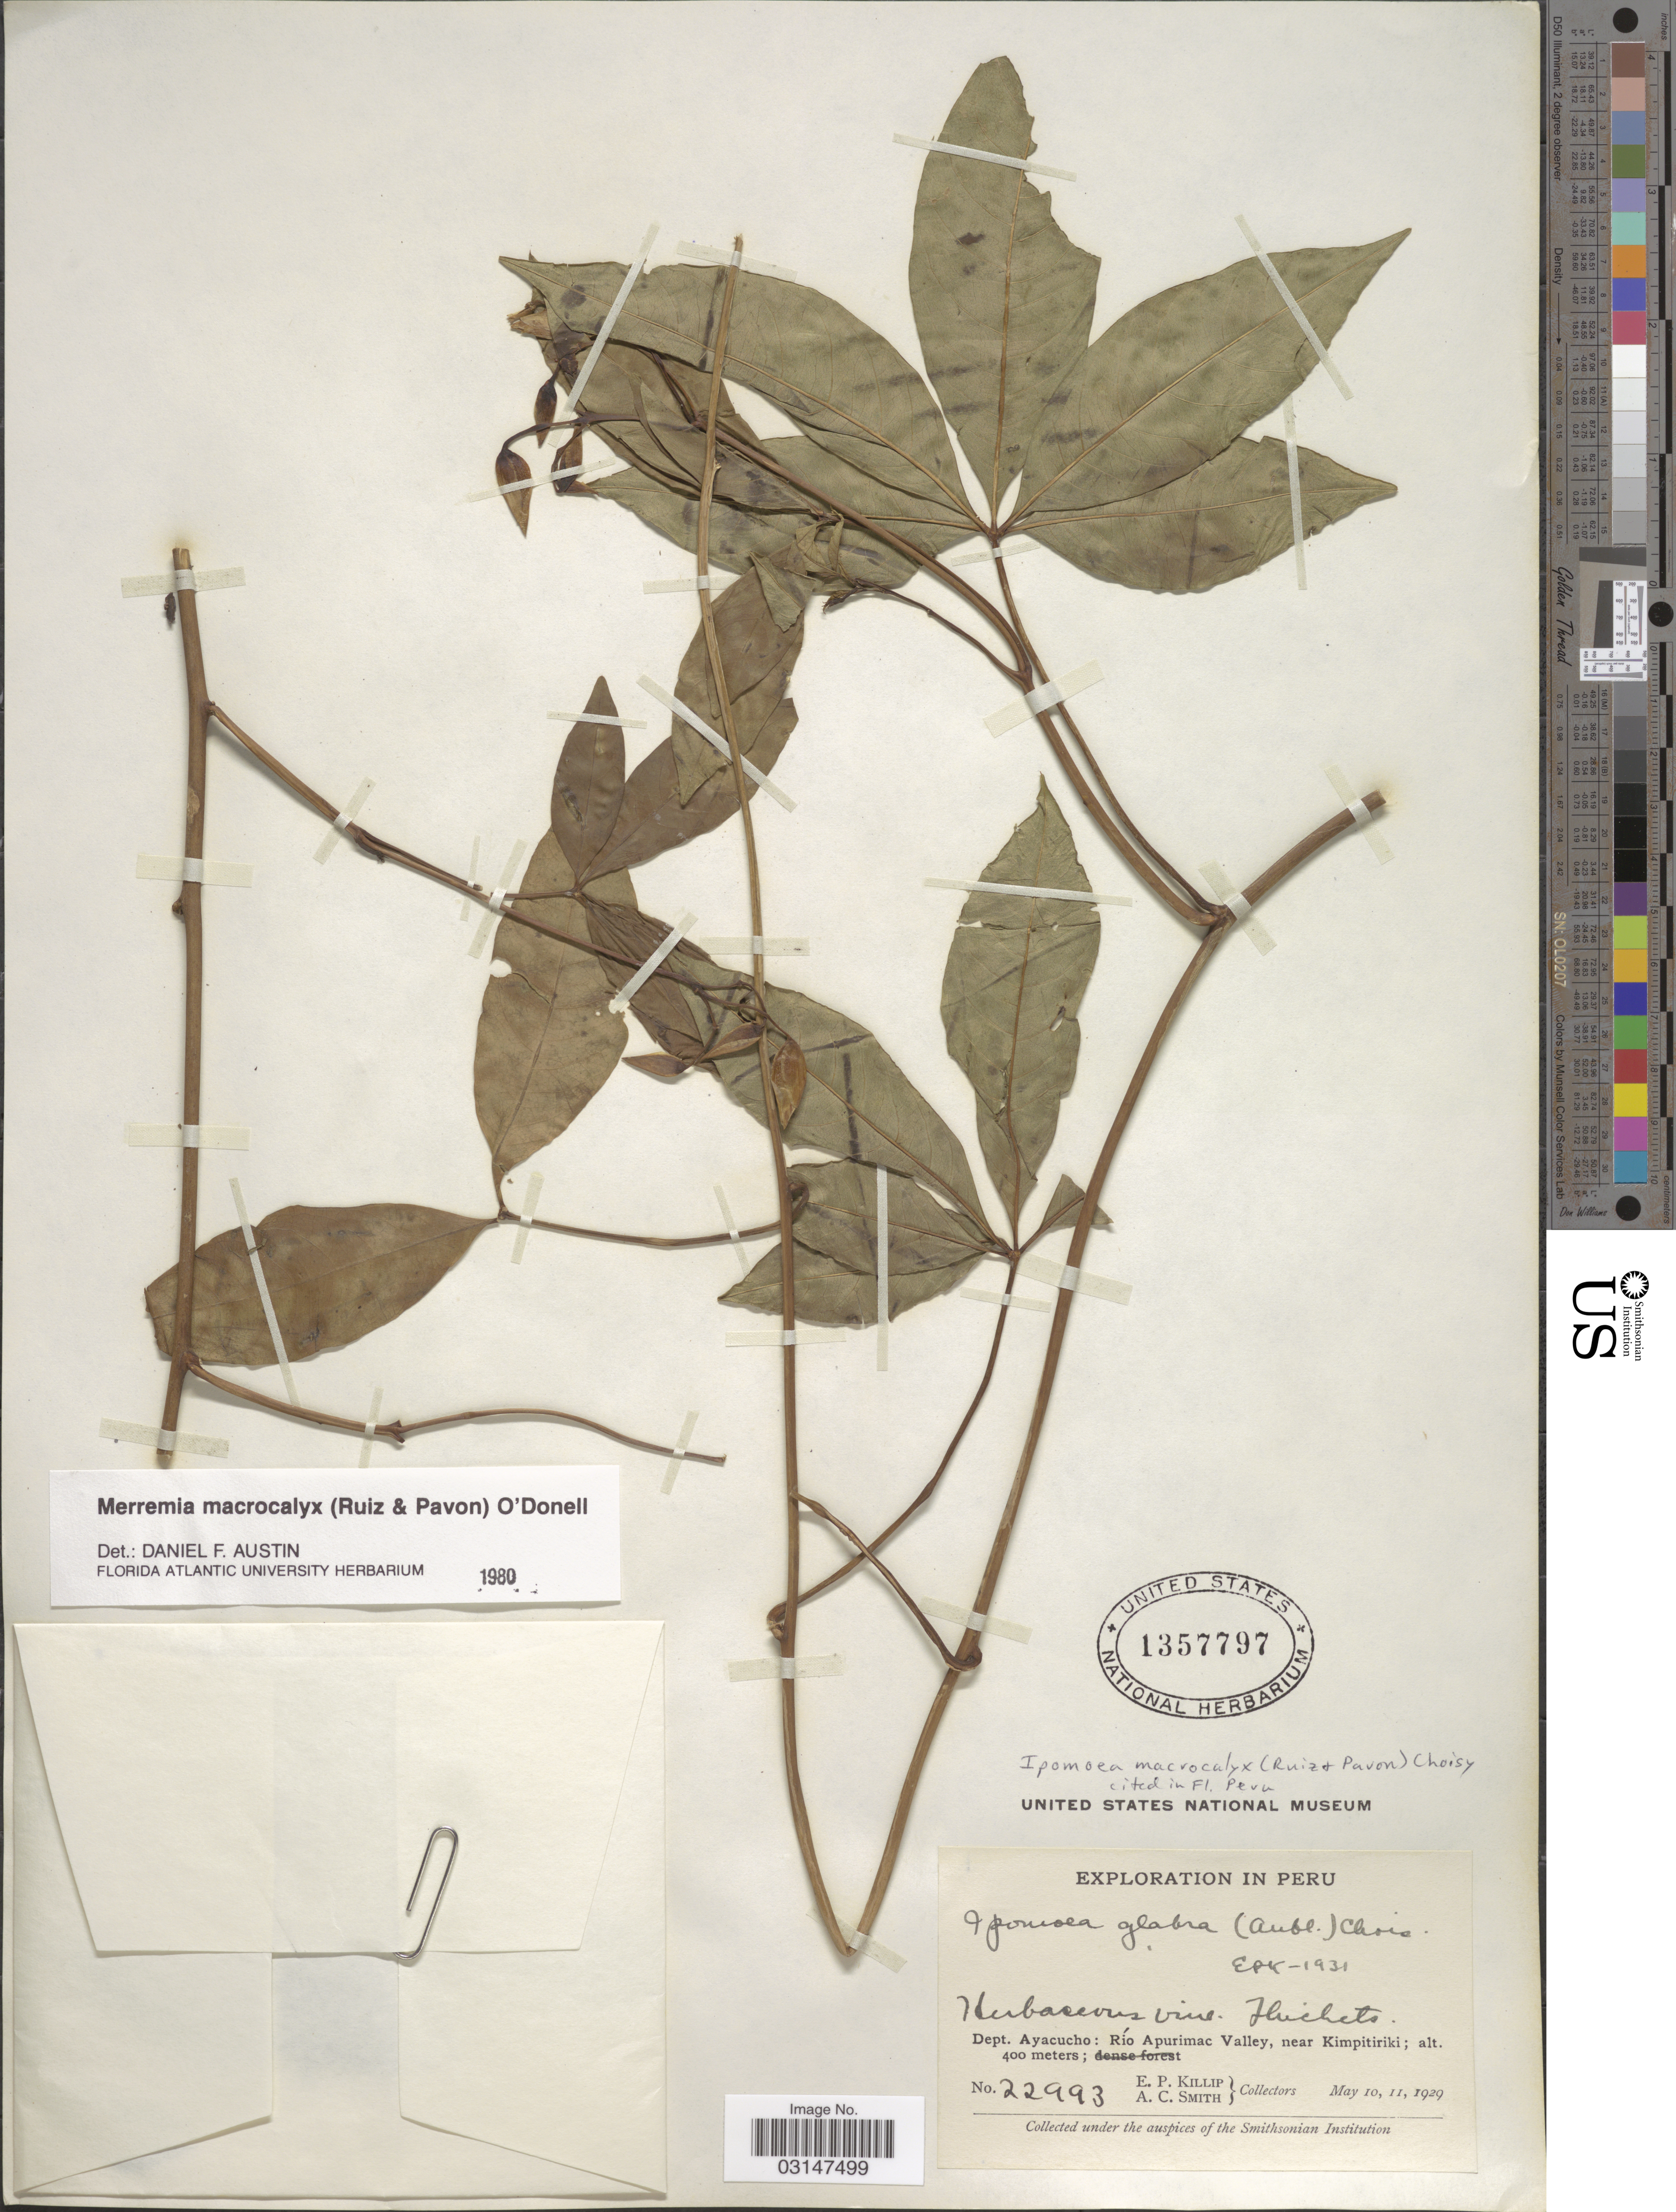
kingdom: Plantae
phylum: Tracheophyta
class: Magnoliopsida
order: Solanales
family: Convolvulaceae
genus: Distimake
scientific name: Distimake macrocalyx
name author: (Ruiz & Pav.) A. R. Simões & Staples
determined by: Strong, Mark T., (BOT), Smithsonian Institution - National Museum of Natural History (UNITED STATES)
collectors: E. P. Killip & A. C. Smith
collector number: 22993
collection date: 1929-05-10/1929-05-11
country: Peru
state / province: Ayacucho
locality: Dept. Ayacucho: Río Apurimac Valley, near Kimpitiriki.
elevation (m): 400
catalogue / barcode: US 1357797